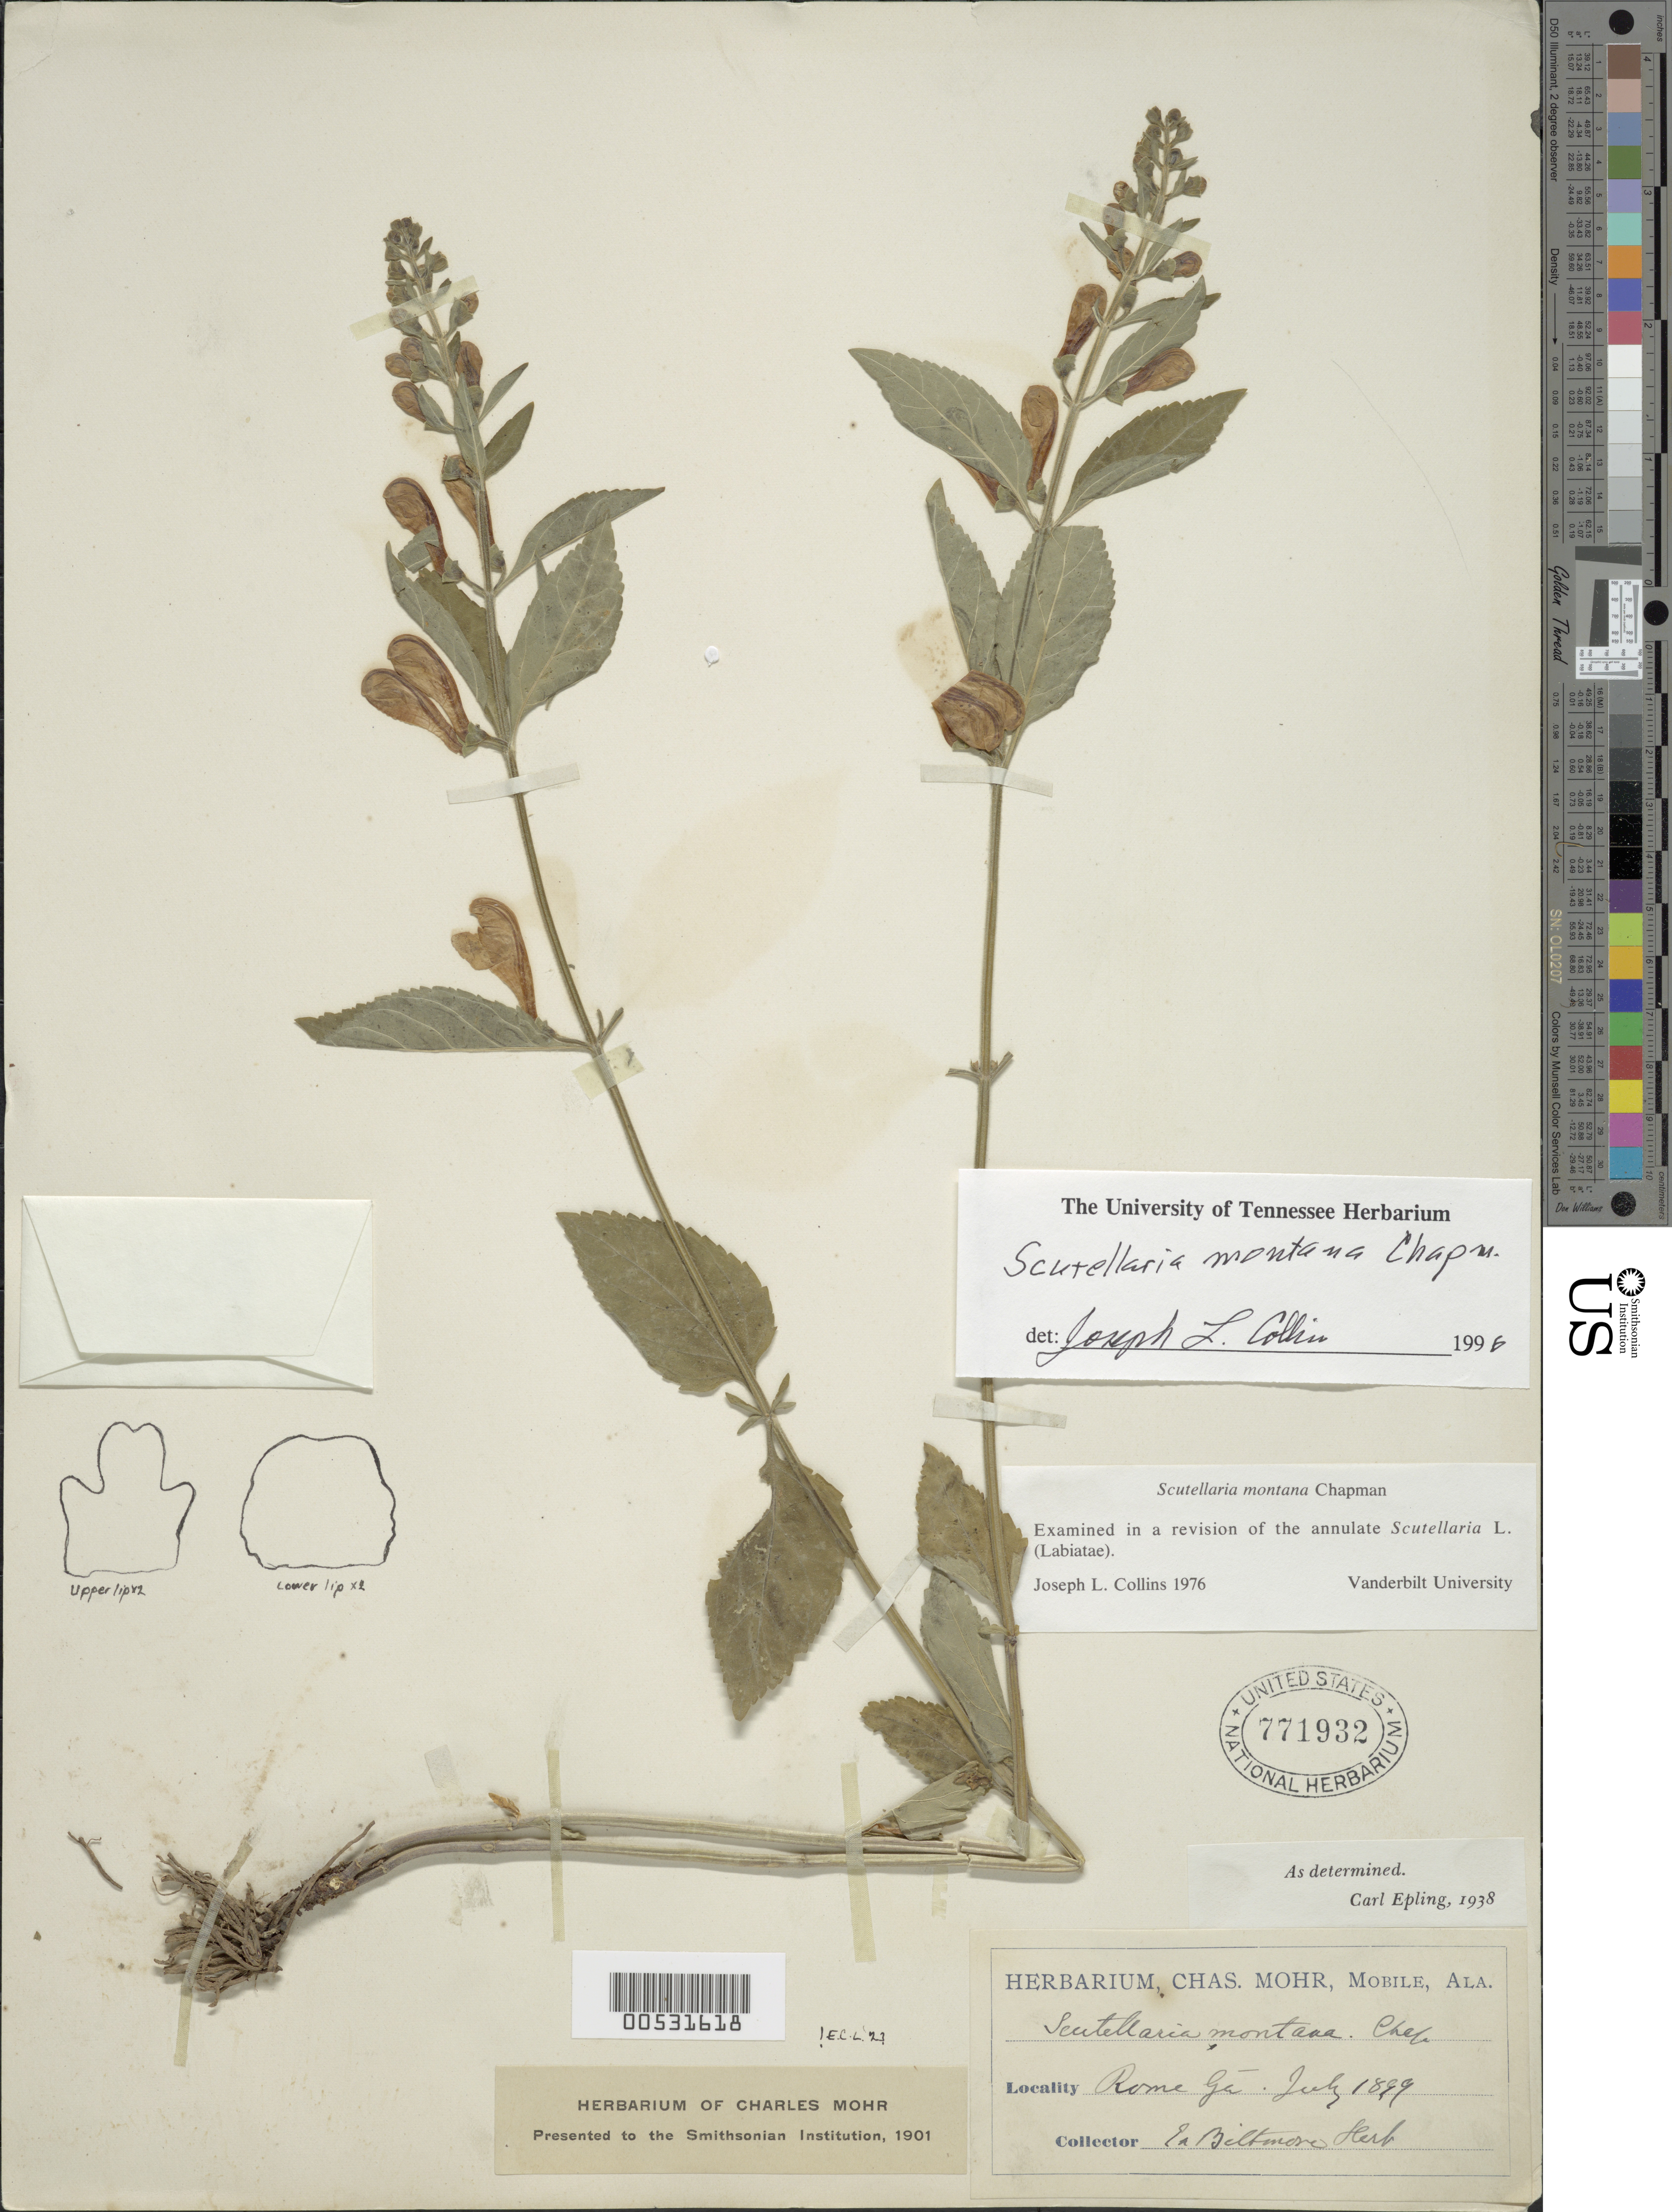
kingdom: Plantae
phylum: Tracheophyta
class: Magnoliopsida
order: Lamiales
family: Lamiaceae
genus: Scutellaria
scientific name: Scutellaria montana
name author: Chapm.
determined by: Collins, J. L.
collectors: ex herb. Biltmore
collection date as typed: Jul 1899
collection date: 1899-07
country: United States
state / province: Georgia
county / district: Floyd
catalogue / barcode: US 771932